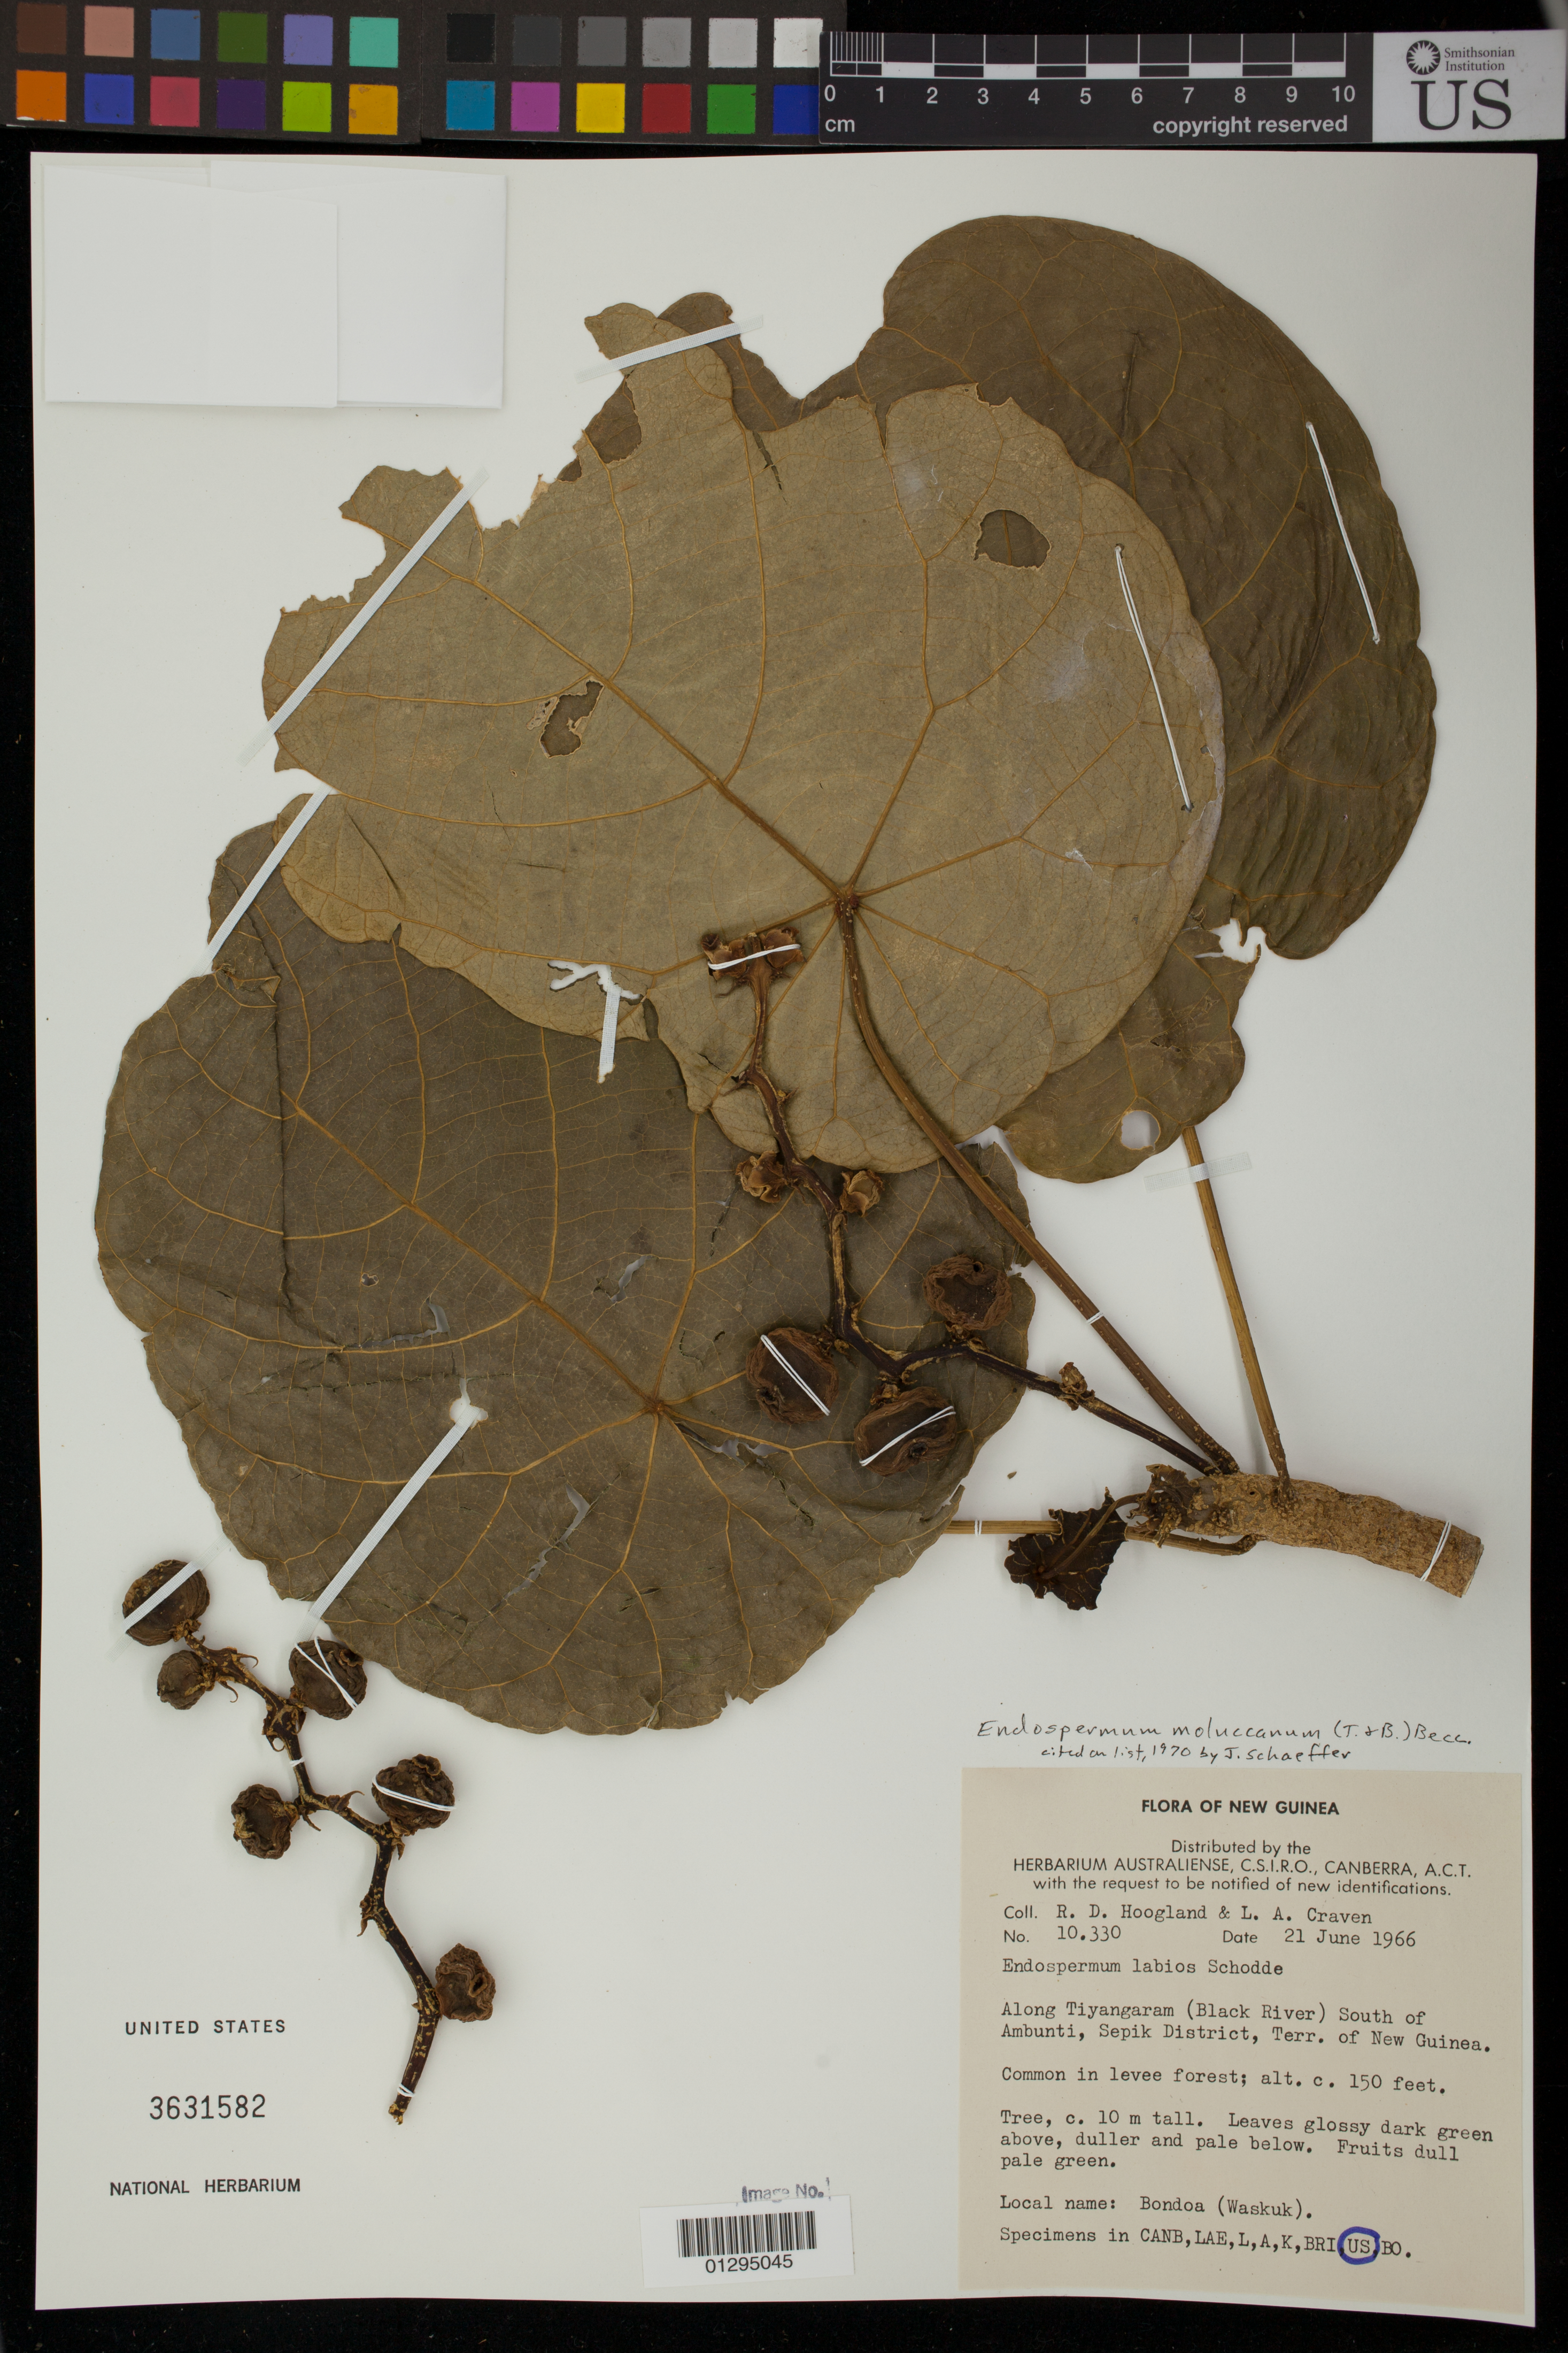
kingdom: Plantae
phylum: Tracheophyta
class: Magnoliopsida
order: Malpighiales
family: Euphorbiaceae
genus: Endospermum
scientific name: Endospermum moluccanum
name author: (Teijsm. & Binn.) Kurz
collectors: R. D. Hoogland & L. A. Craven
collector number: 10330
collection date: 1966-06-21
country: Papua New Guinea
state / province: East Sepik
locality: Along Tiyangaram (Black River) South of Ambunti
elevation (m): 46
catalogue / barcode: US 3631582